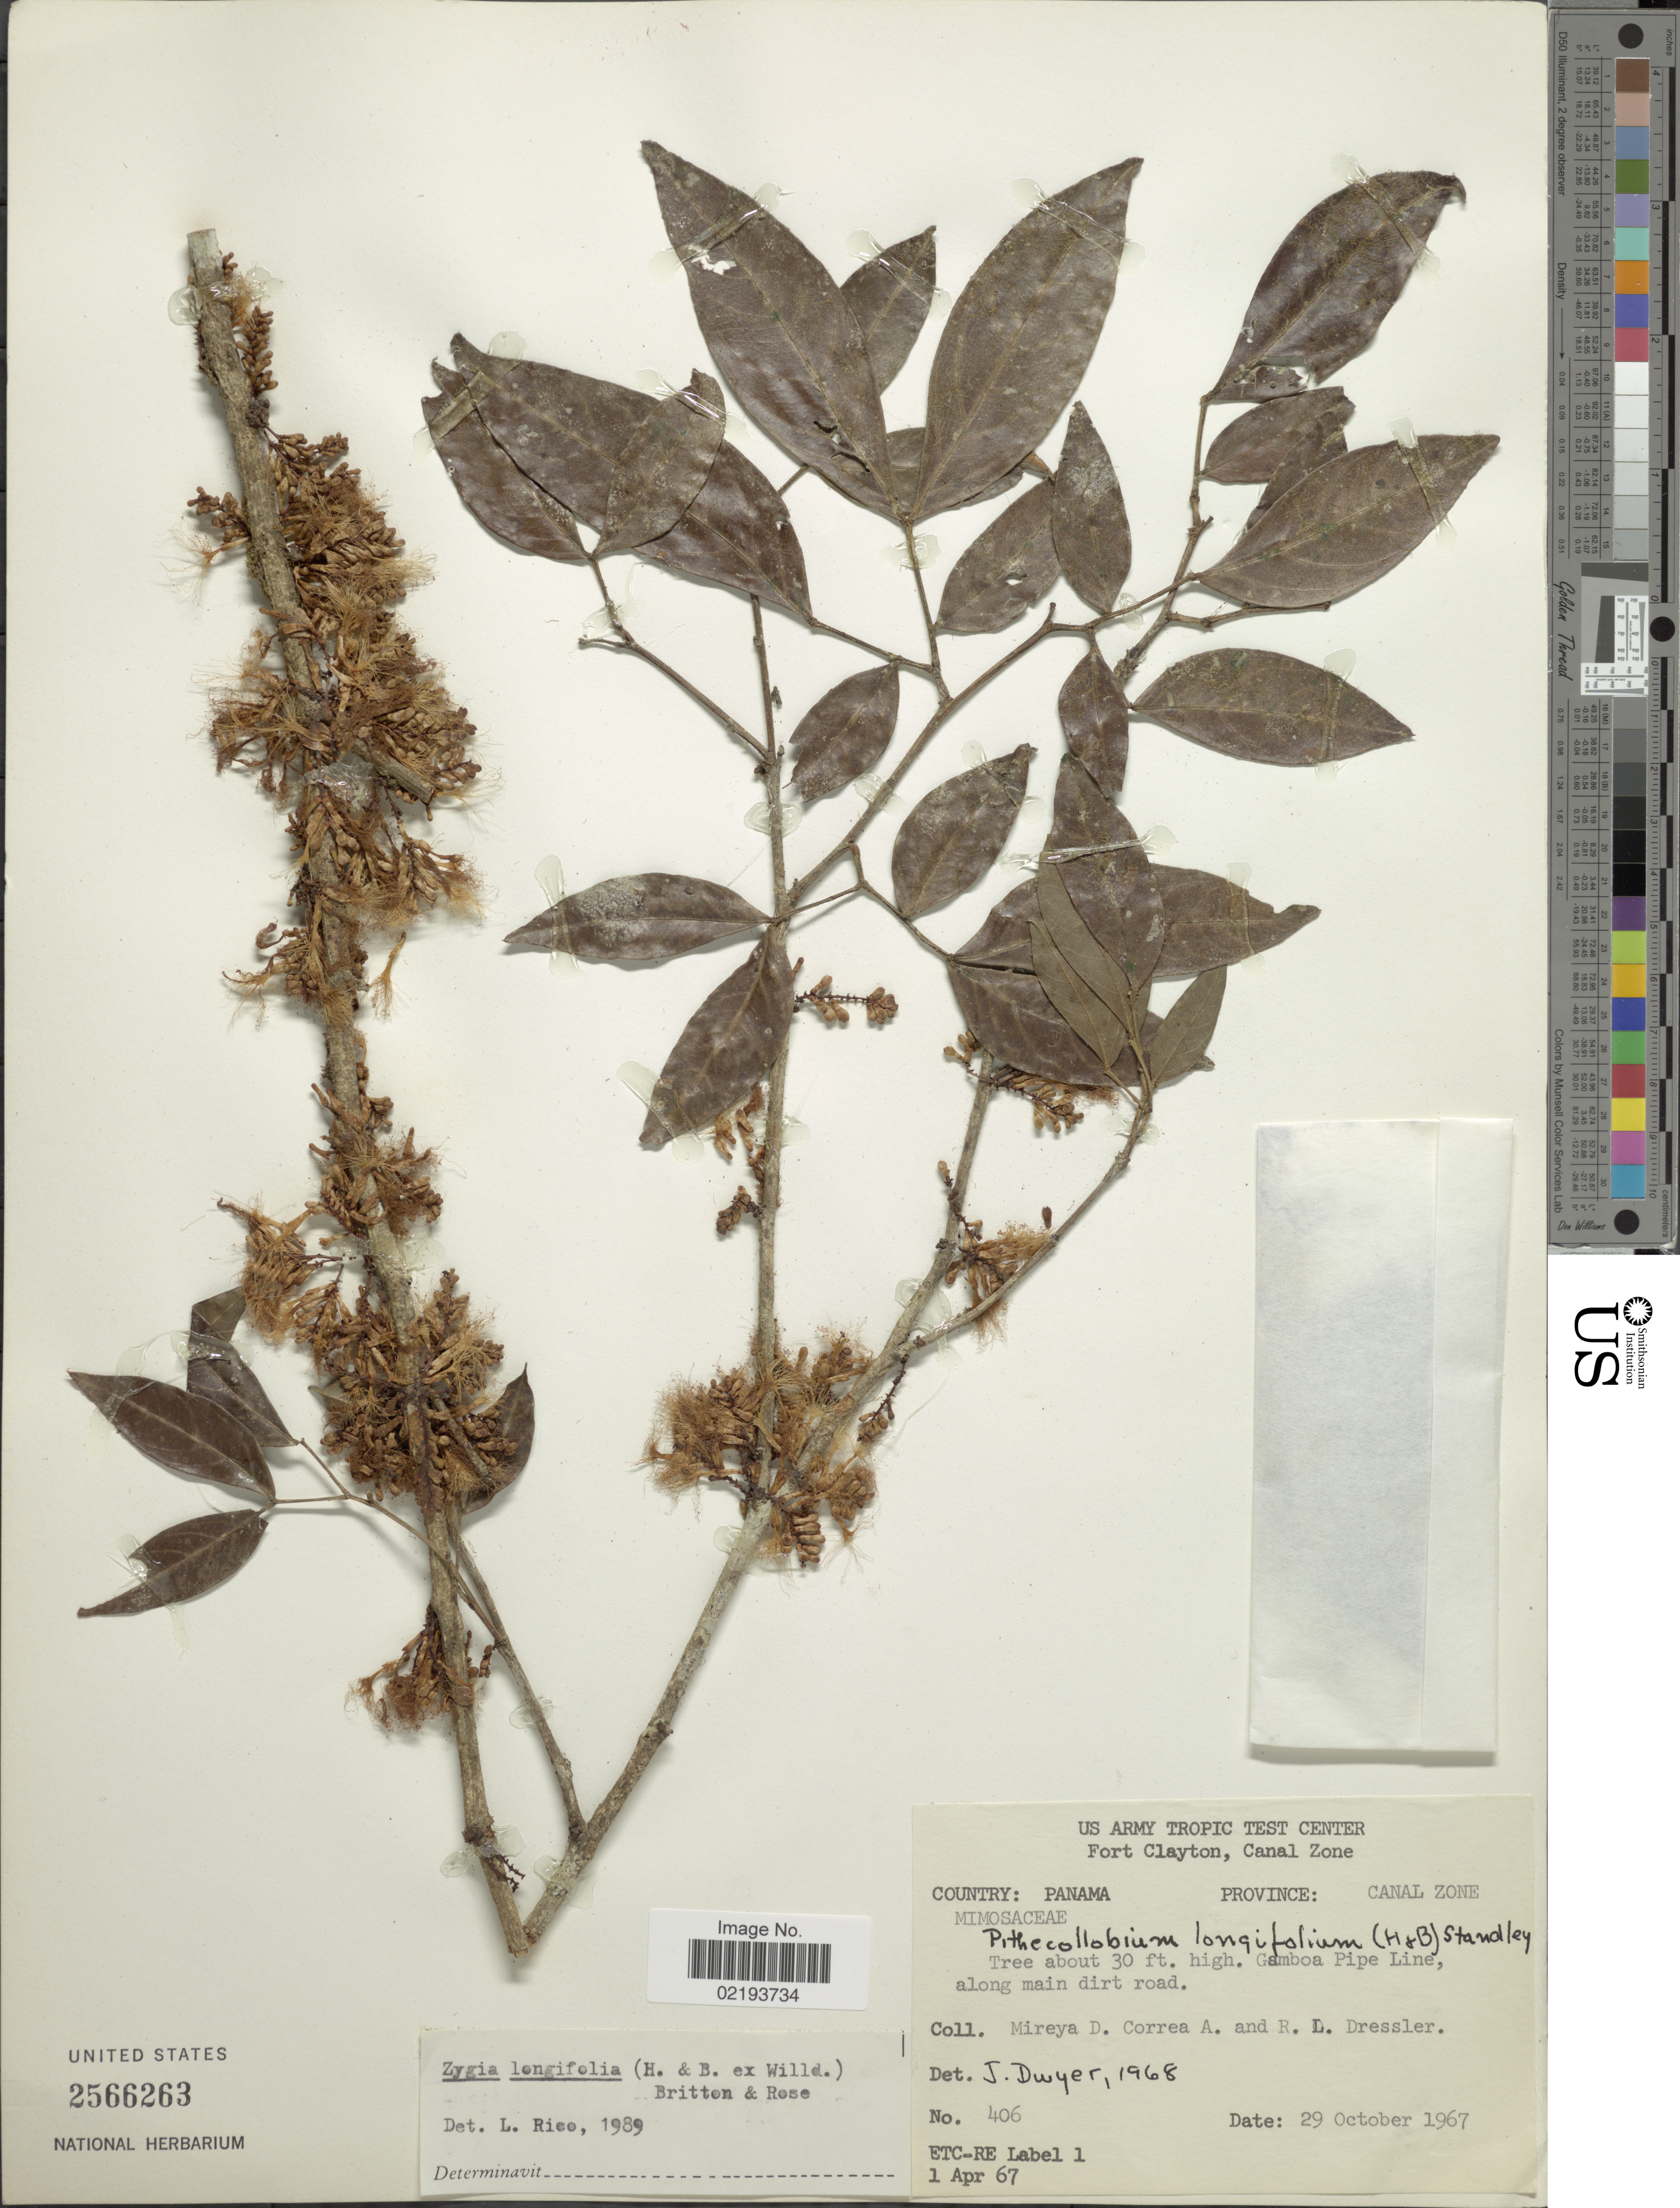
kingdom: Plantae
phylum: Tracheophyta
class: Magnoliopsida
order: Fabales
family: Fabaceae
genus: Zygia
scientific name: Zygia longifolia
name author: (Willd.) Britton & Rose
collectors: M. D. Corrêa-A. & R. Dressler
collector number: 406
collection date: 1967-10-29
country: Panama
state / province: Colón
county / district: Canal Zone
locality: US Army Tropic Test Center. Fort Clayton, Canal Zone, Gamboa Pipe Line, along main dirt road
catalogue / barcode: US 2566263